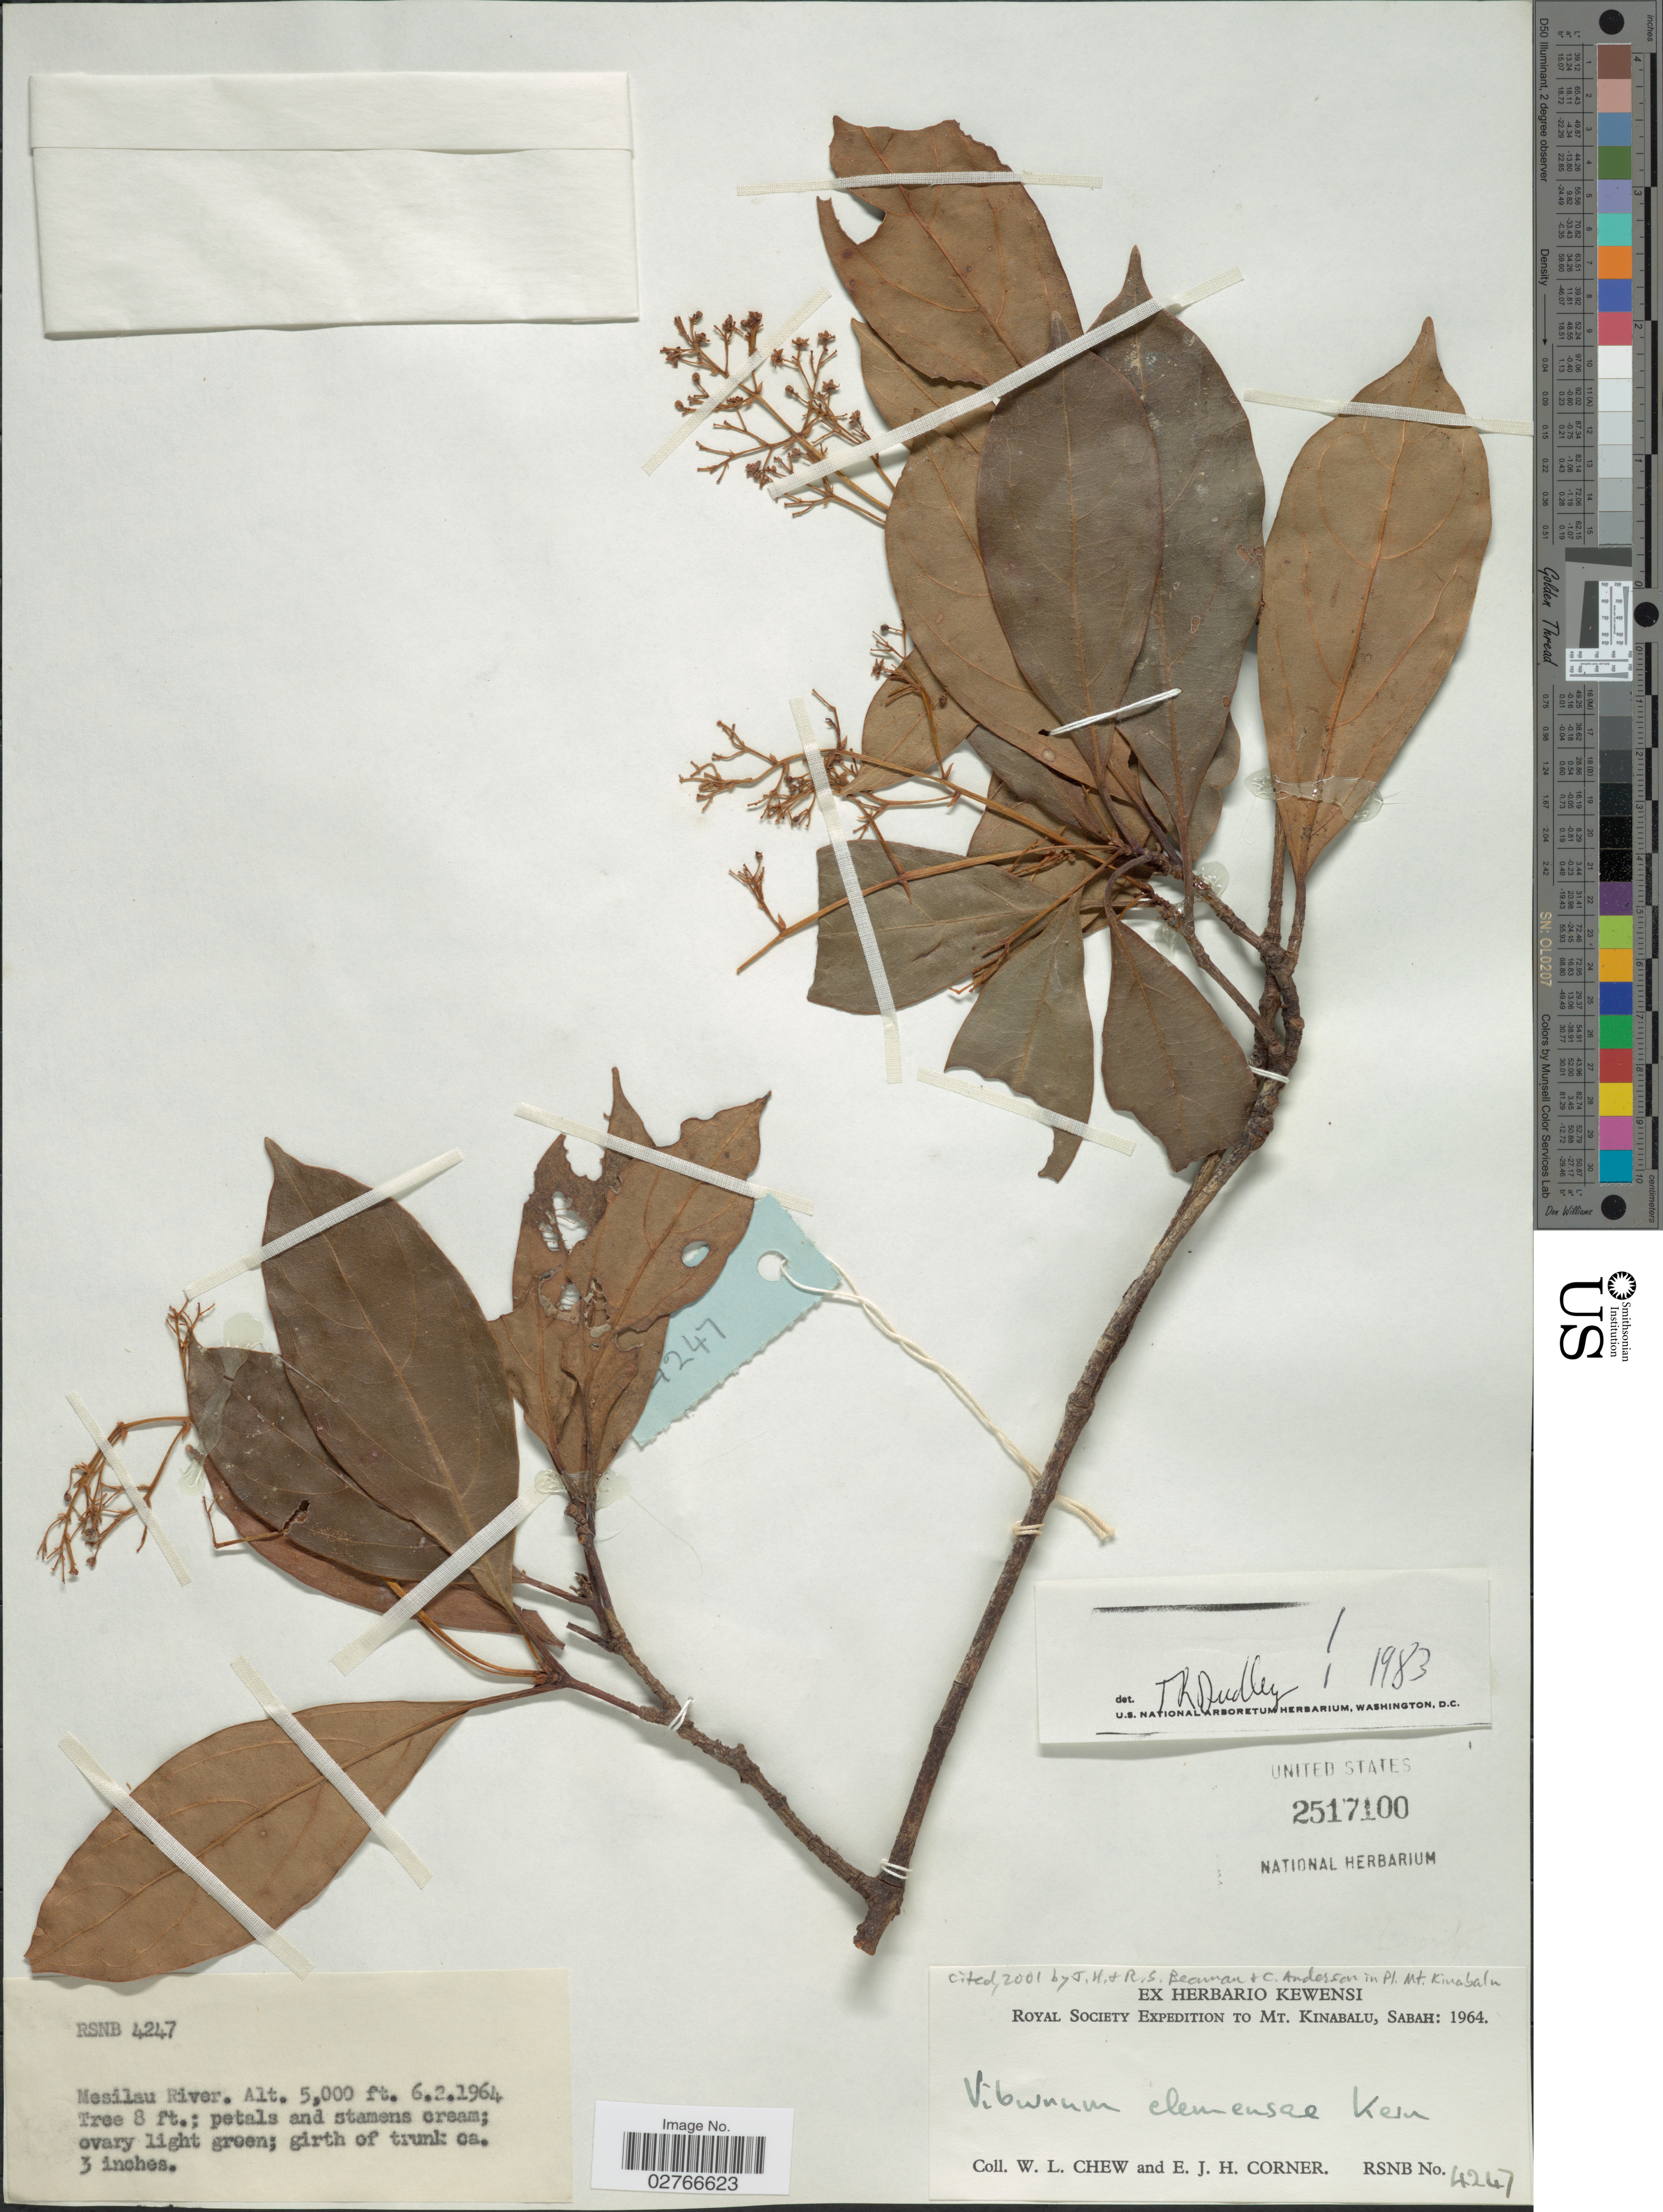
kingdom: Plantae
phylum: Tracheophyta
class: Magnoliopsida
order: Dipsacales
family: Viburnaceae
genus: Viburnum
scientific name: Viburnum clemensae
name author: J. Kern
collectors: W. Chew & E. Corner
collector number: RSNB 4247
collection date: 1964-02-06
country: Malaysia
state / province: Sabah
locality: Mt. Kinabalu, Mesilau River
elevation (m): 1524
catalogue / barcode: US 2517100